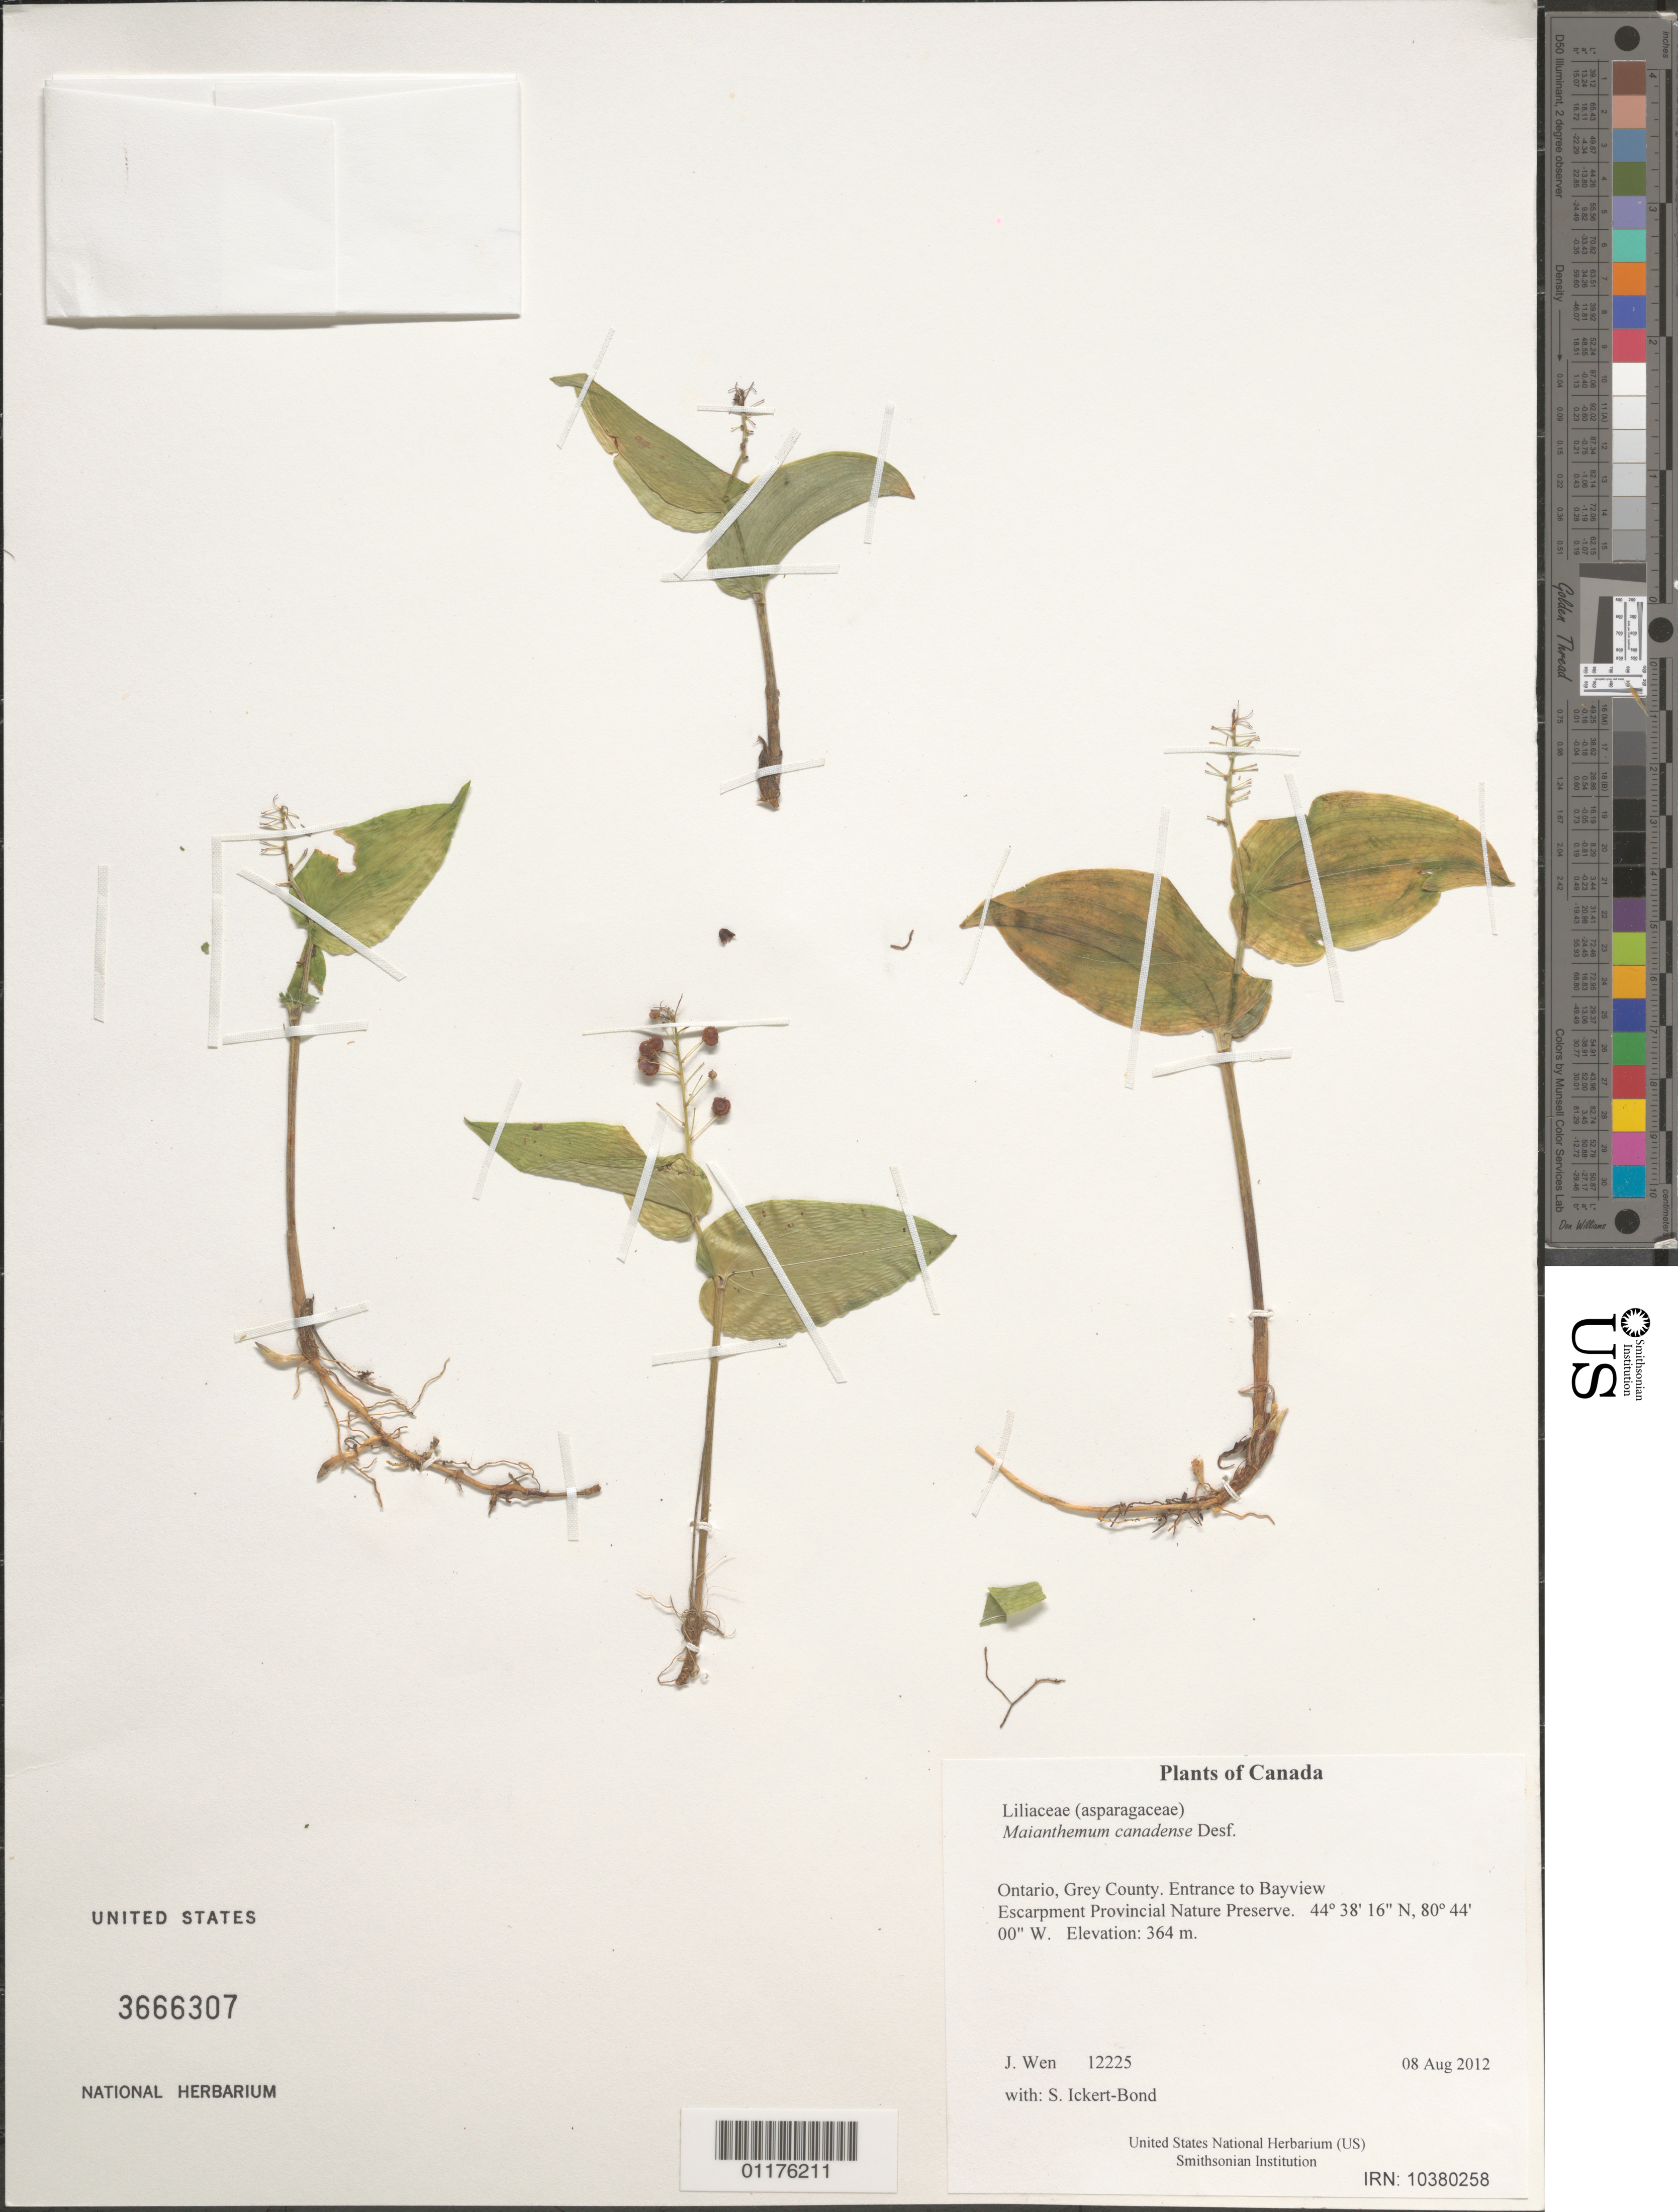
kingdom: Plantae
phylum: Tracheophyta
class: Liliopsida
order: Asparagales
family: Asparagaceae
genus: Maianthemum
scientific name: Maianthemum canadense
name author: Desf.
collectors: J. Wen & S. Ickert-Bond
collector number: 12225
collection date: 2012-08-08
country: Canada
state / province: Ontario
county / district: Grey County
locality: Entrance to Bayview Escarpment Provincial Nature Preserve.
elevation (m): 364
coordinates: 44 38.266 N, 80 44.001 W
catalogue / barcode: US 3666307